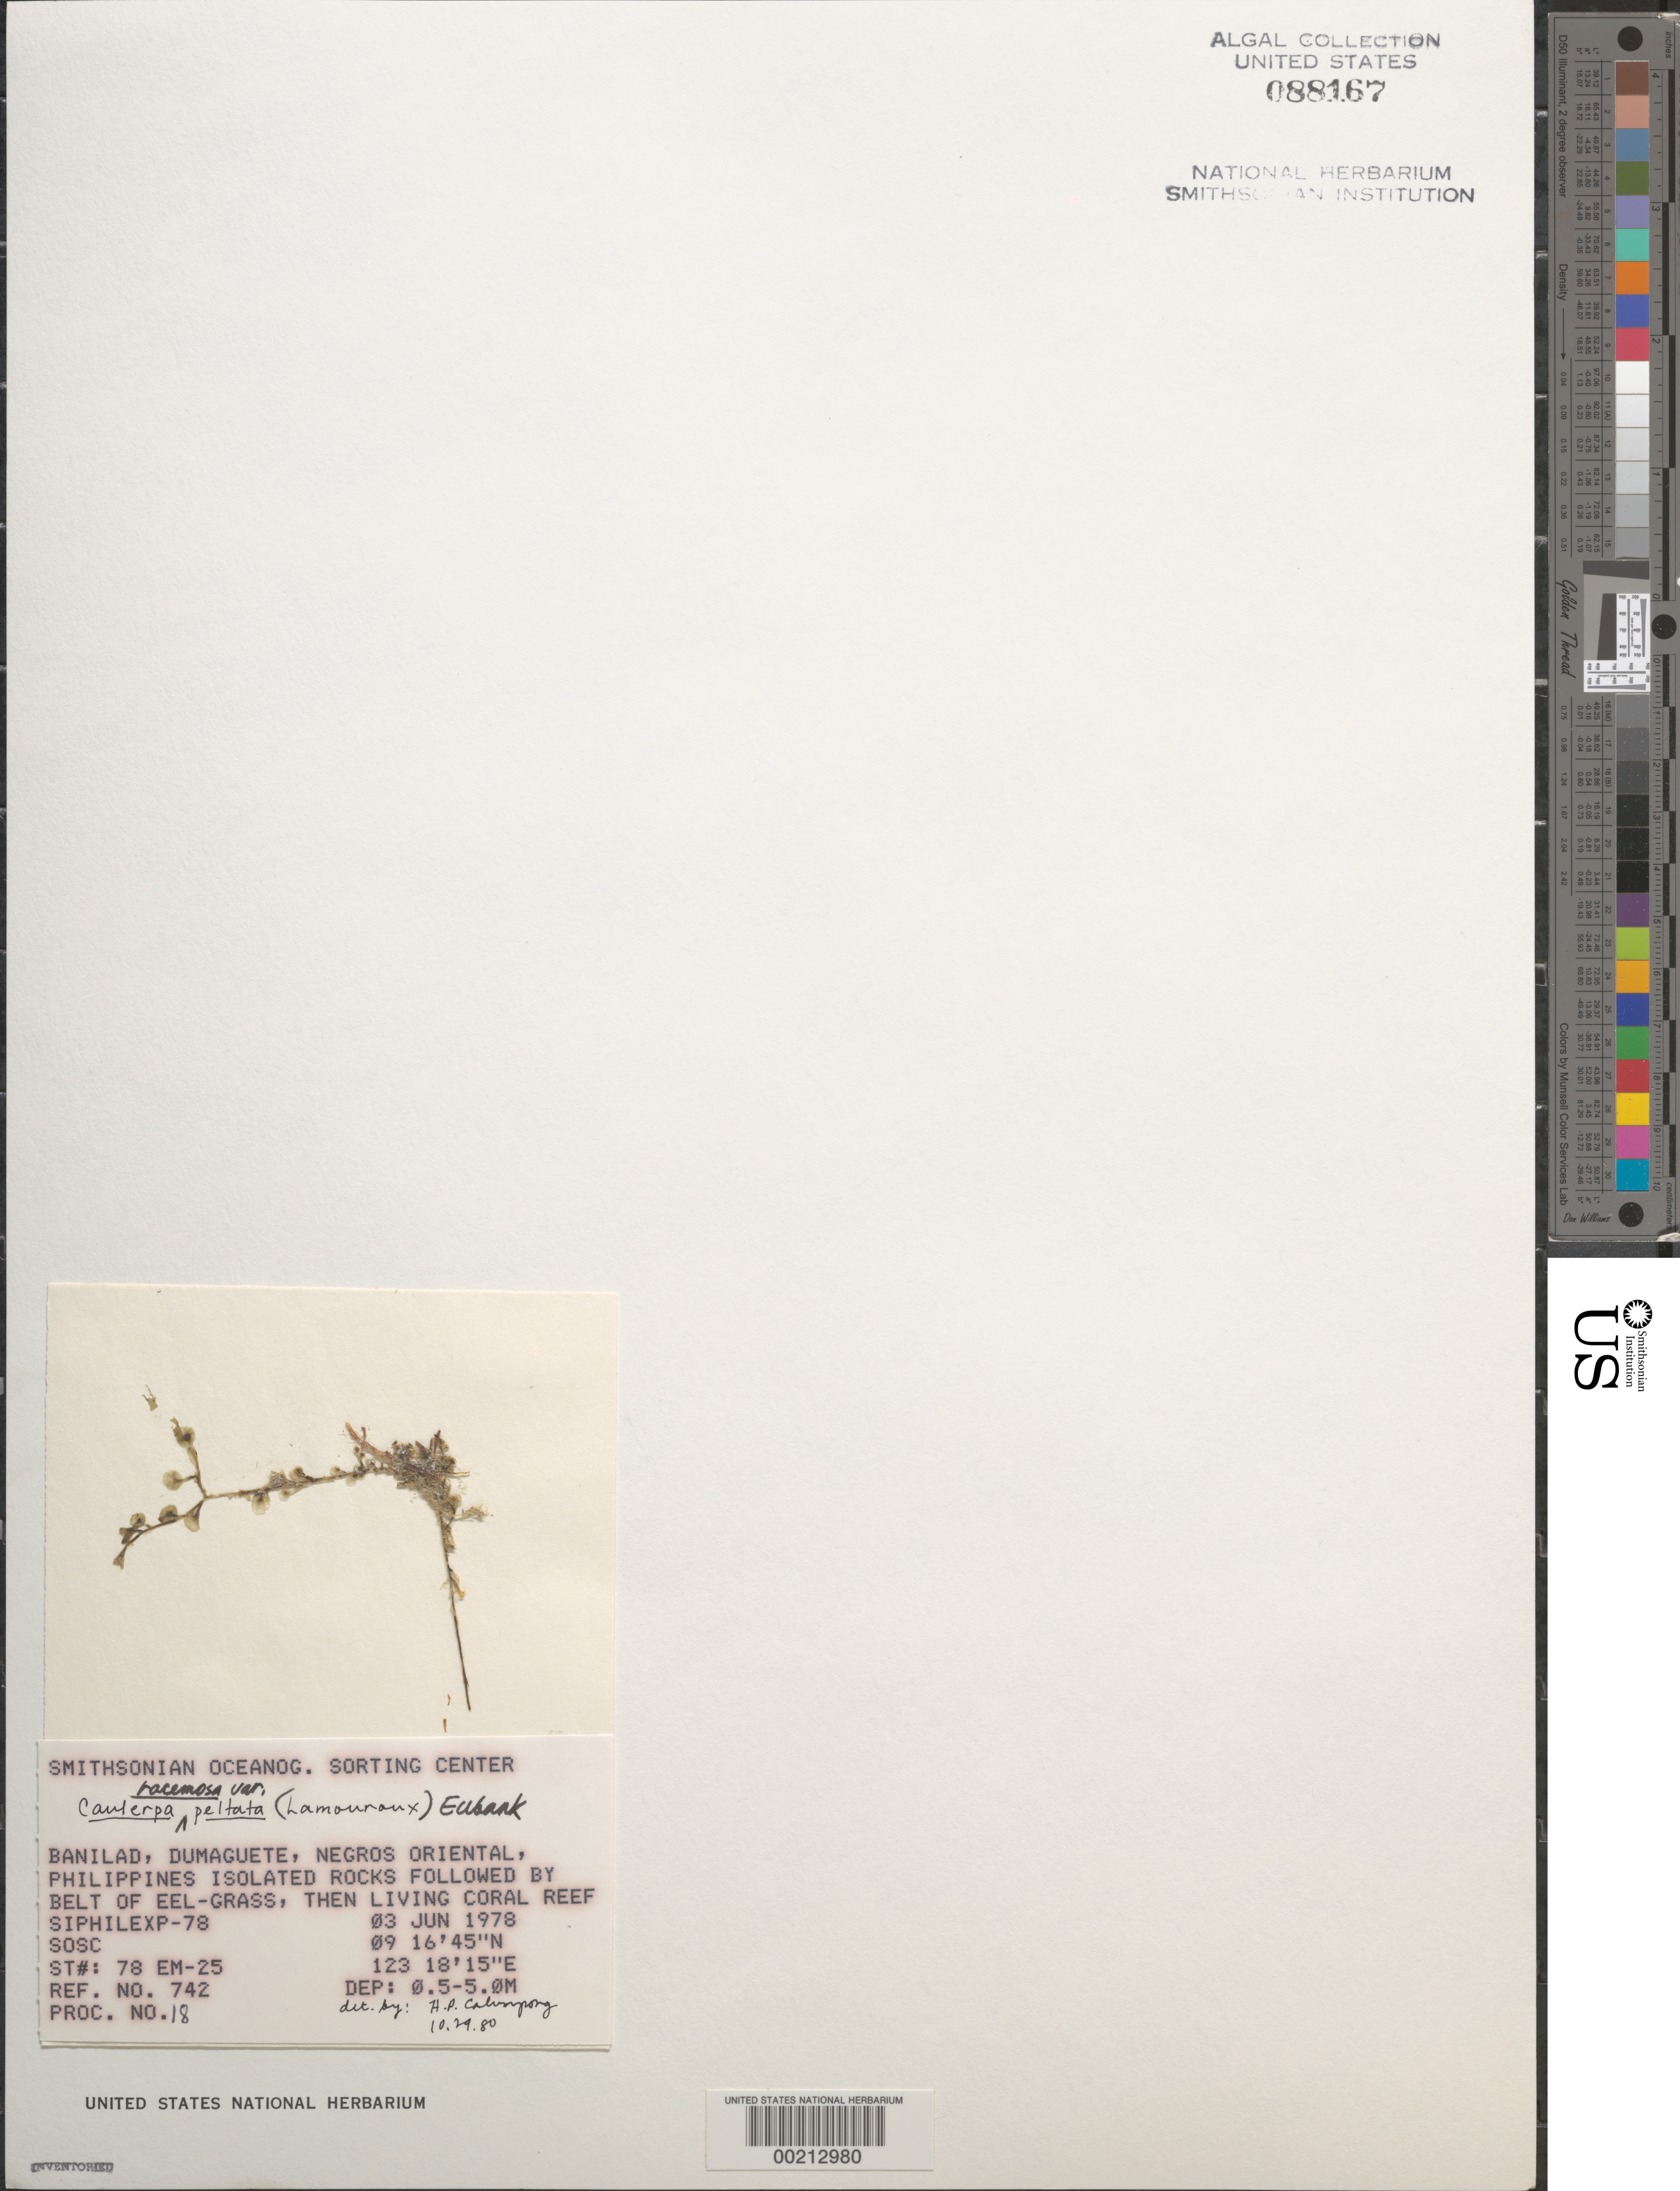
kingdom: Plantae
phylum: Chlorophyta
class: Ulvophyceae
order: Bryopsidales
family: Caulerpaceae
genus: Caulerpa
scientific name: Caulerpa racemosa var. peltata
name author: (J.V.Lamouroux) Eubank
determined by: Calumpong, H. P.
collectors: SOSC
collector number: Station 78 Em-25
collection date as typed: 03 Jun 1978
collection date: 1978-06-03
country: Philippines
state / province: Central Visayas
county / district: Negros Oriental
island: Negros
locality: Banilad, Dumaguete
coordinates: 09 16'45"N, 123 18'15"E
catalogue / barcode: US 88167